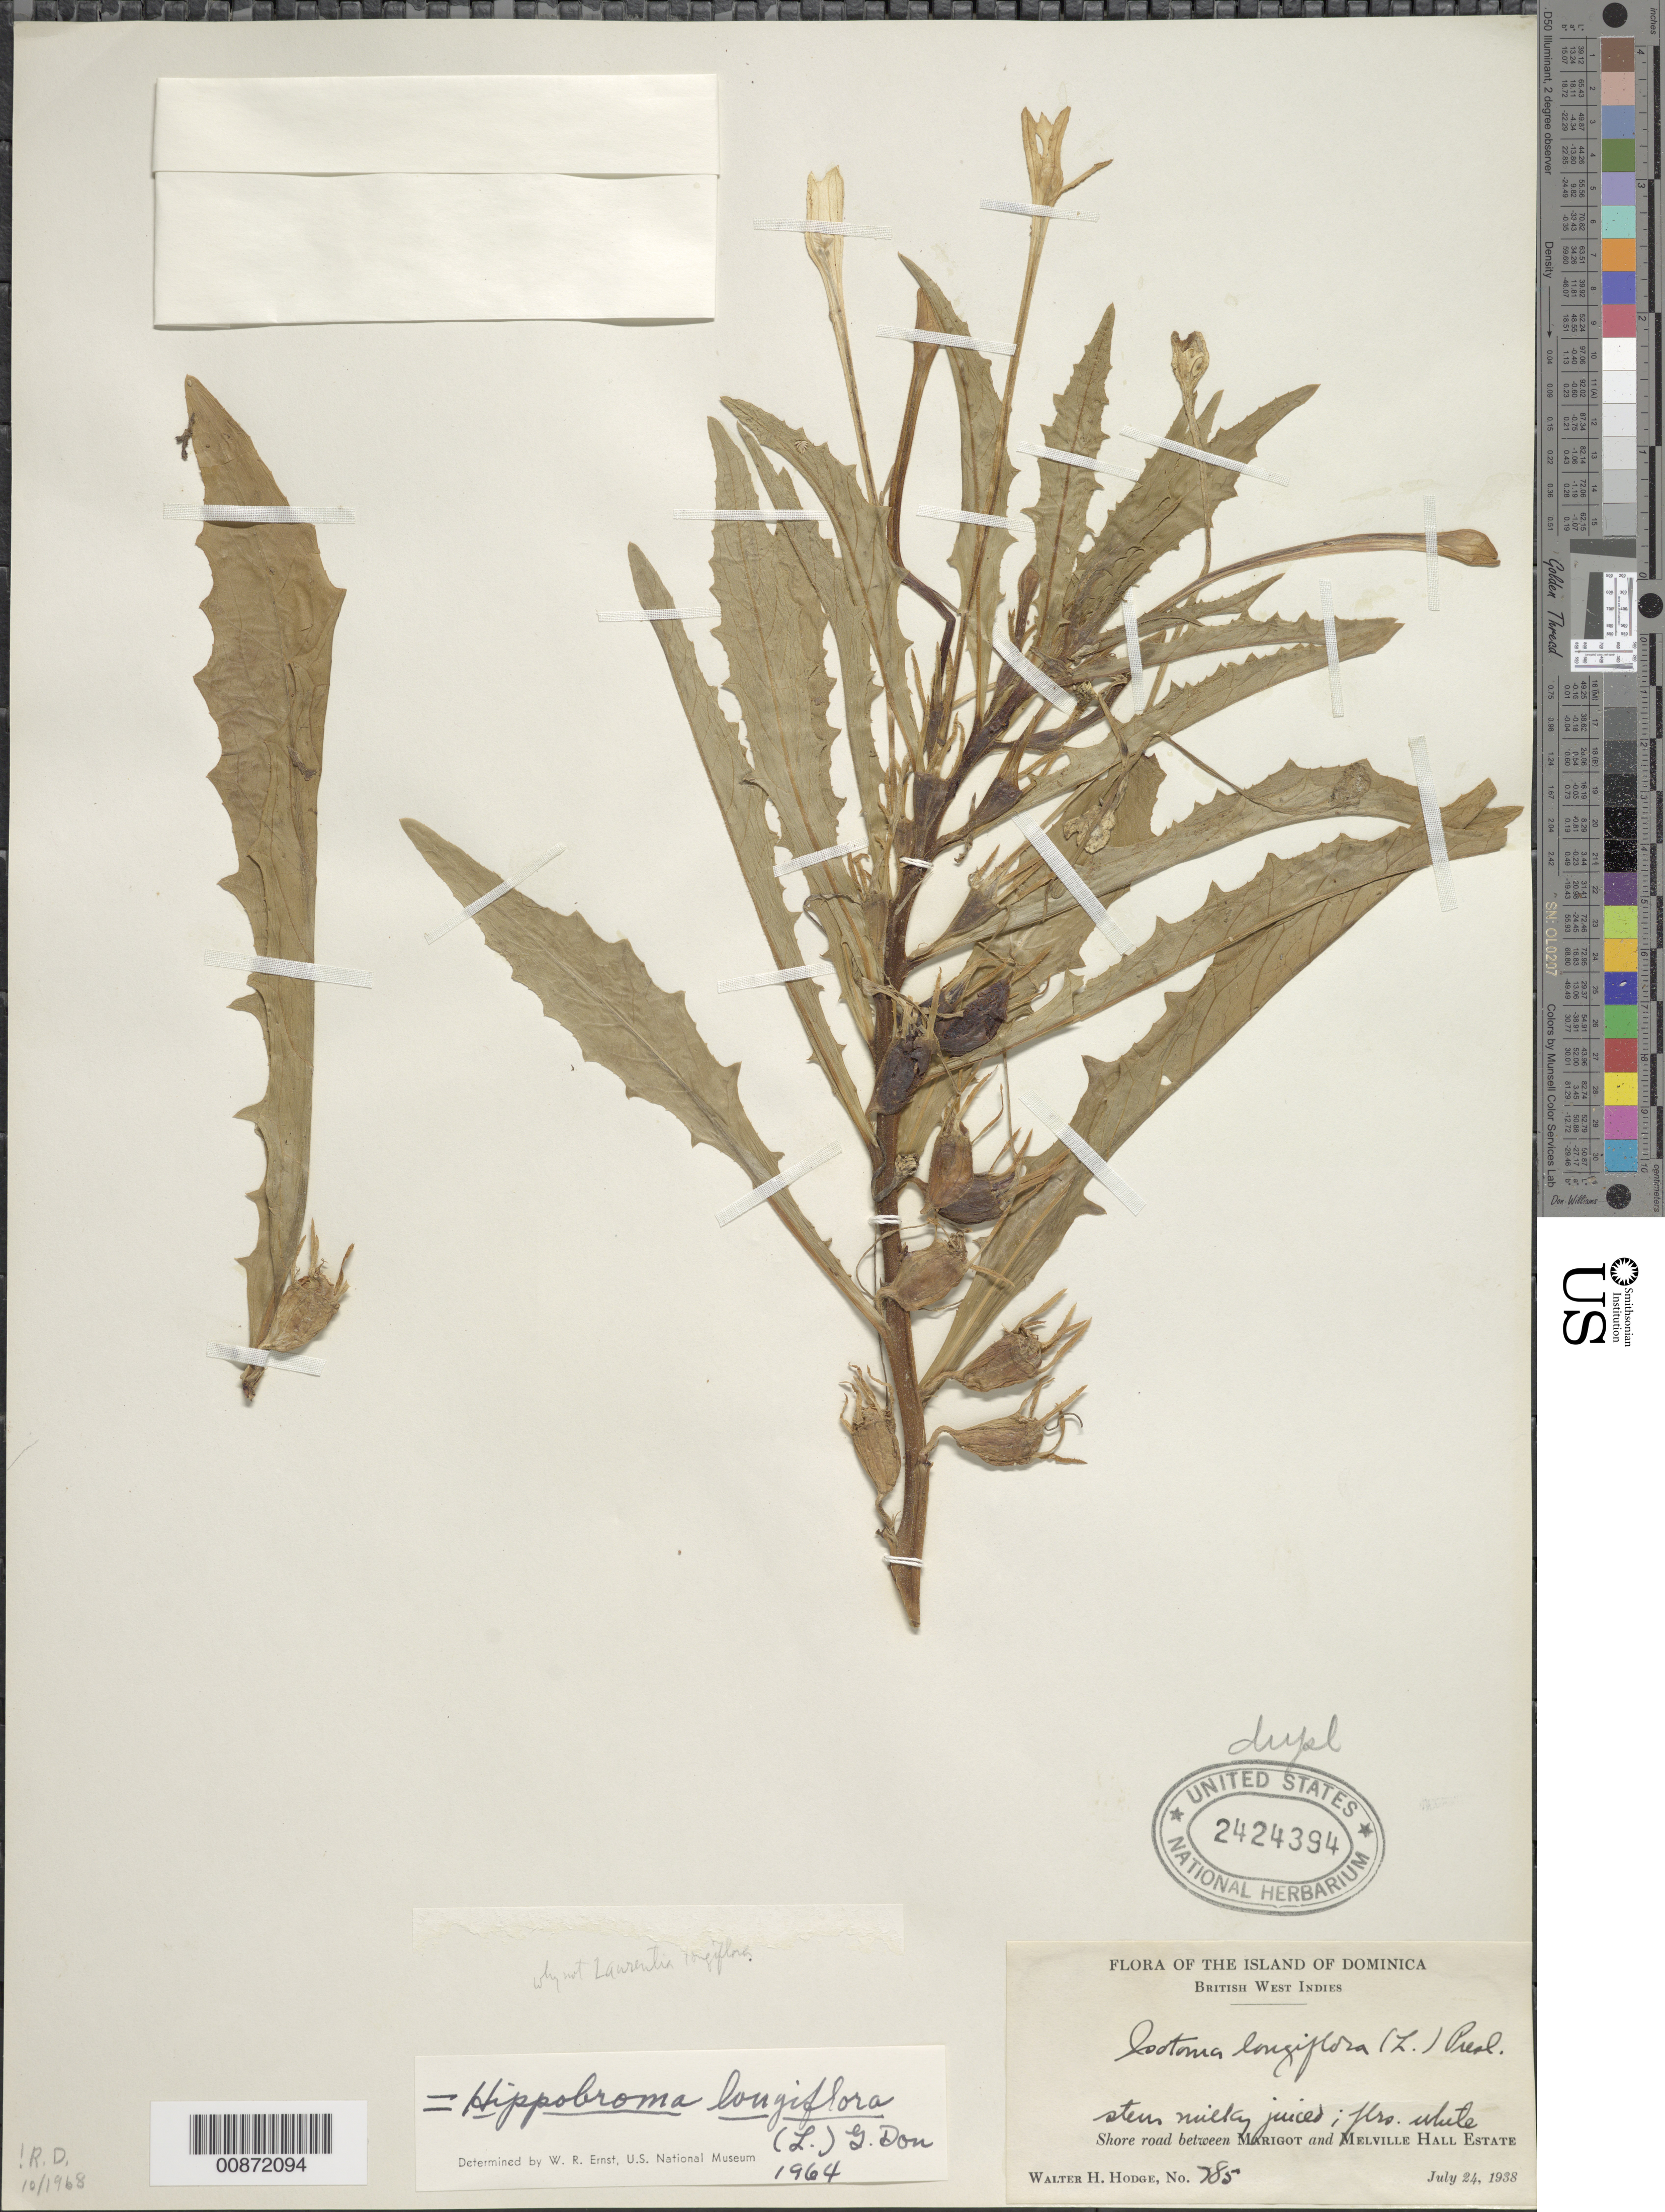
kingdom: Plantae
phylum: Tracheophyta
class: Magnoliopsida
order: Asterales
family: Campanulaceae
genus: Hippobroma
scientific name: Hippobroma longiflora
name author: (L.) G. Don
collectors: W. Hodge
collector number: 785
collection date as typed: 24 Jul 1938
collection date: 1938-07-24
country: Dominica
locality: Road between Marigot and Melville Hall Estate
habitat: Along shore road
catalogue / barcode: US 2424394